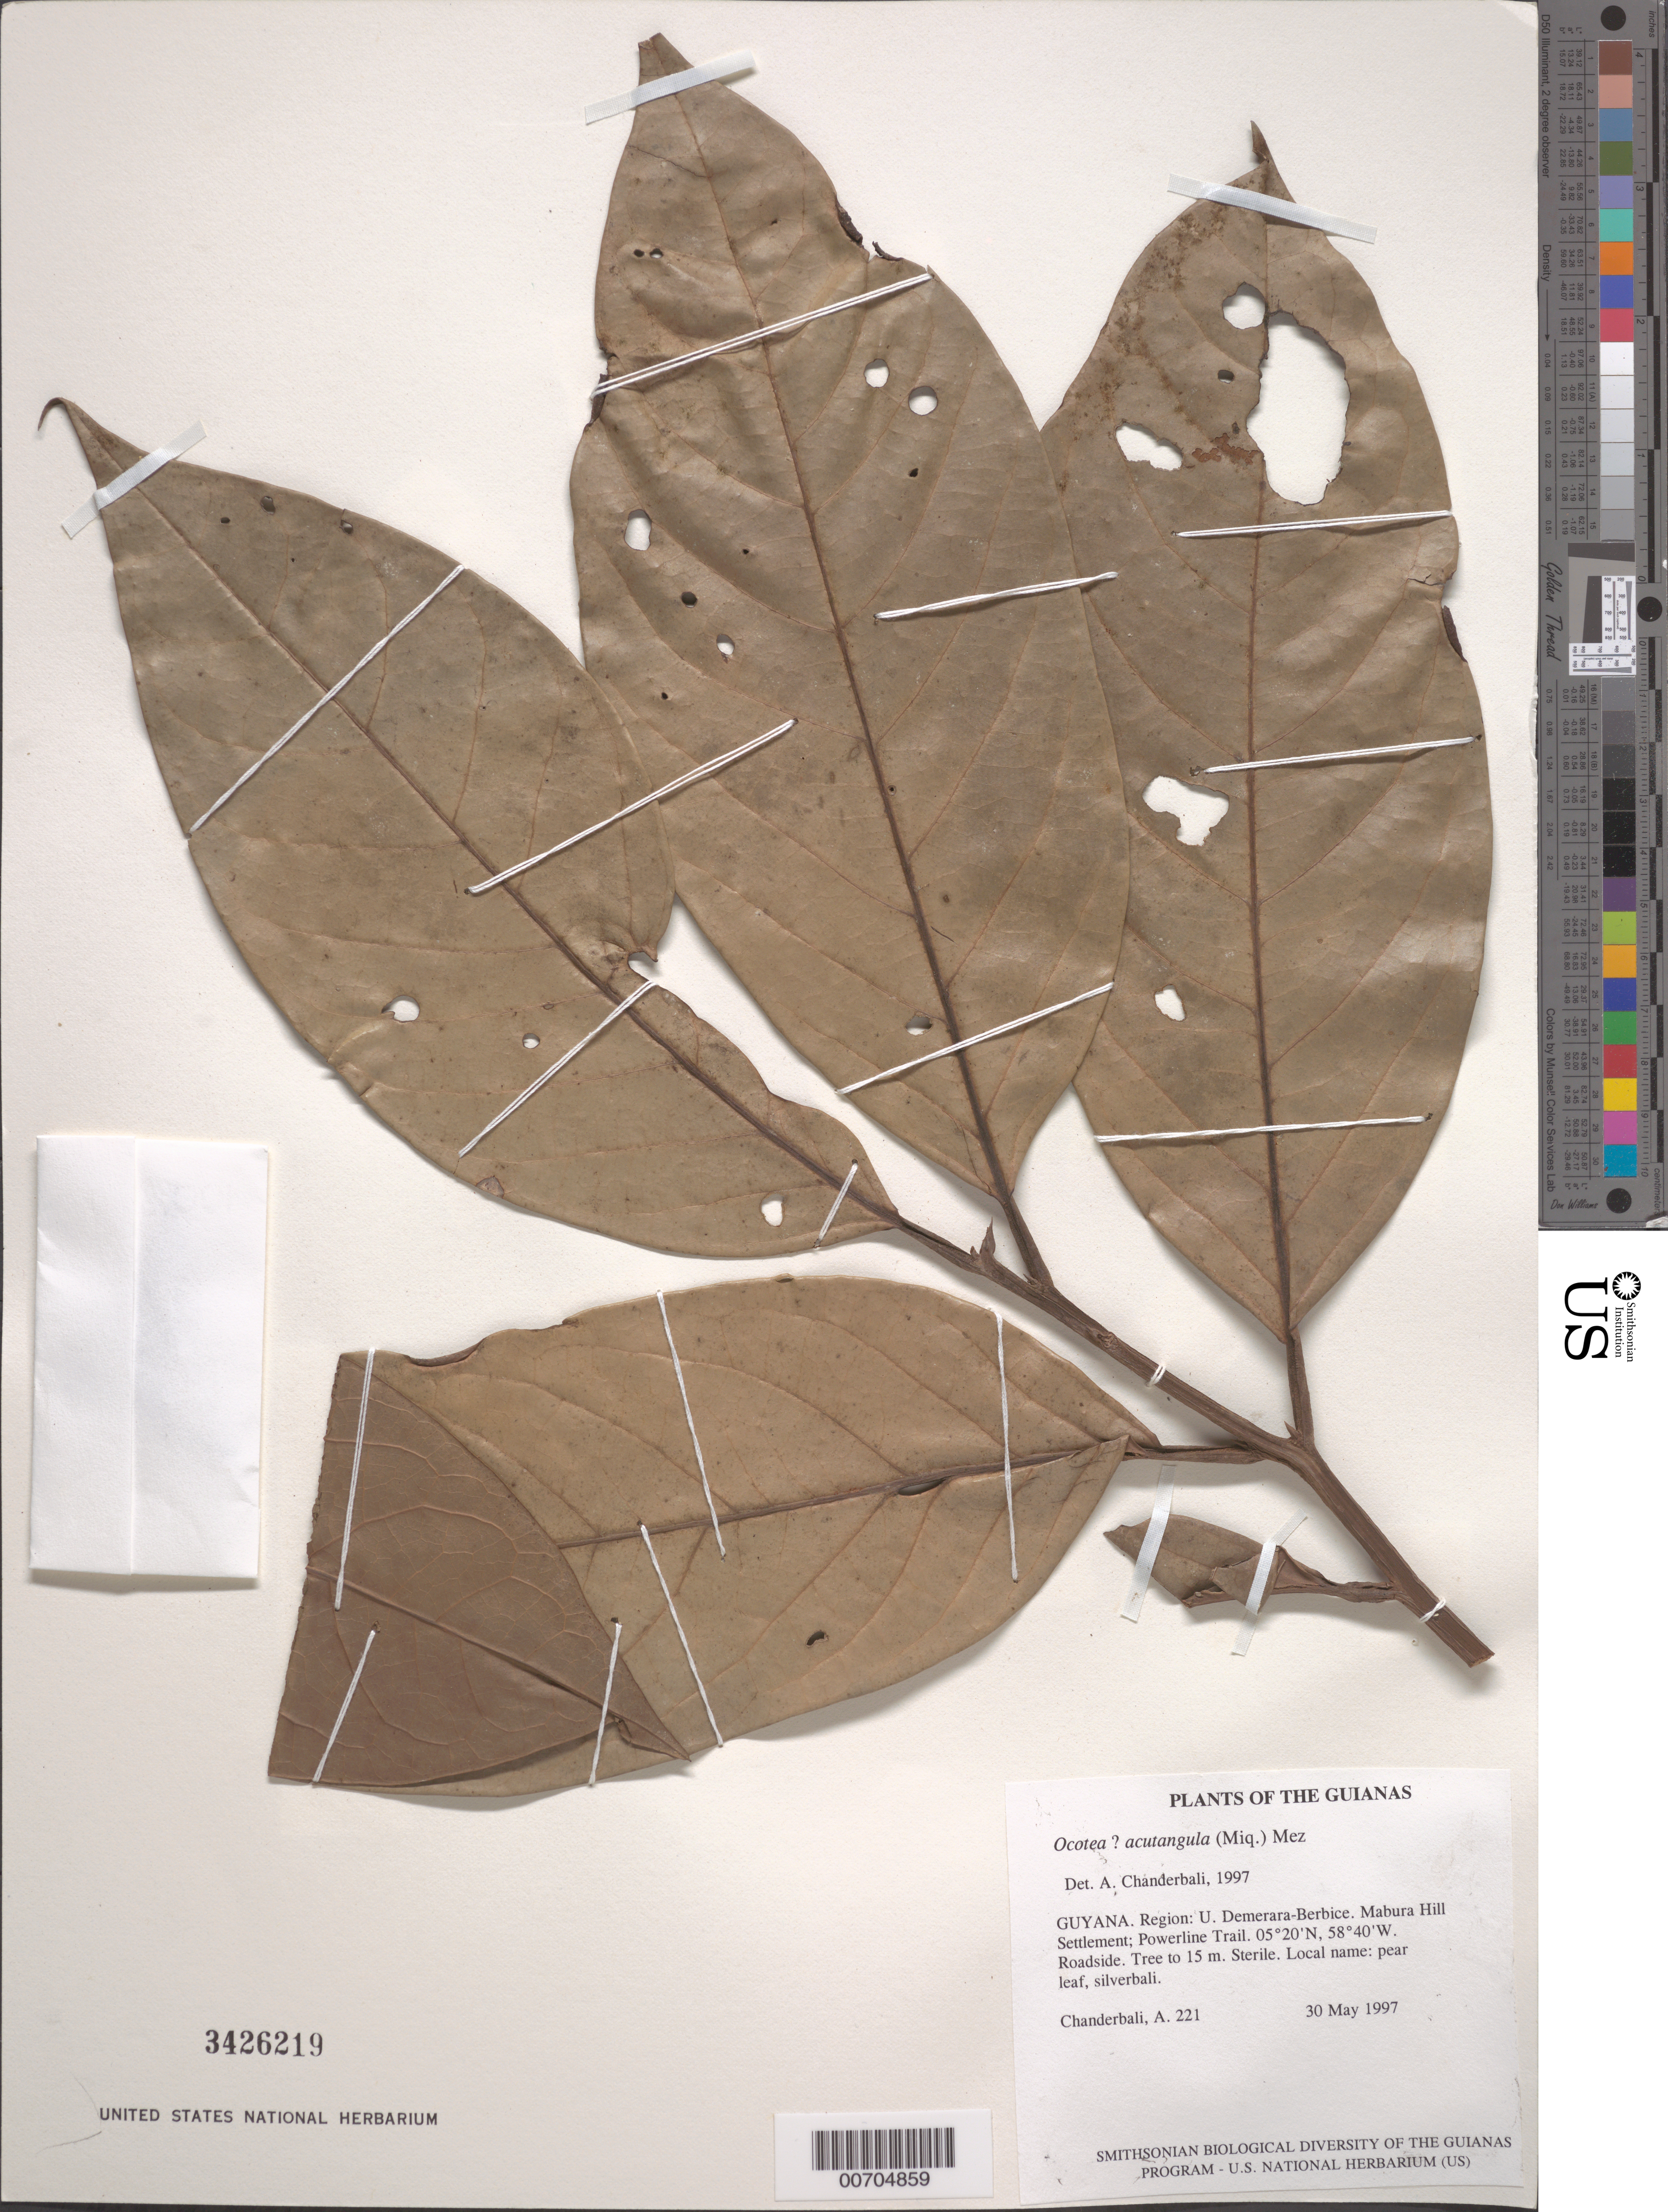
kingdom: Plantae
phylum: Tracheophyta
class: Magnoliopsida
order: Laurales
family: Lauraceae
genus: Ocotea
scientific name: Ocotea persulcata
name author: C.K. Allen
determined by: Chanderbali, Andre Shashi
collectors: A. S. Chanderbali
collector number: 221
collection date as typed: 30 May 1997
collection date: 1997-05-30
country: Guyana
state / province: U. Demerara-Berbice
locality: Mabura Hill Settlement; Powerline Trail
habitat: Roadside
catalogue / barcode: US 3426219